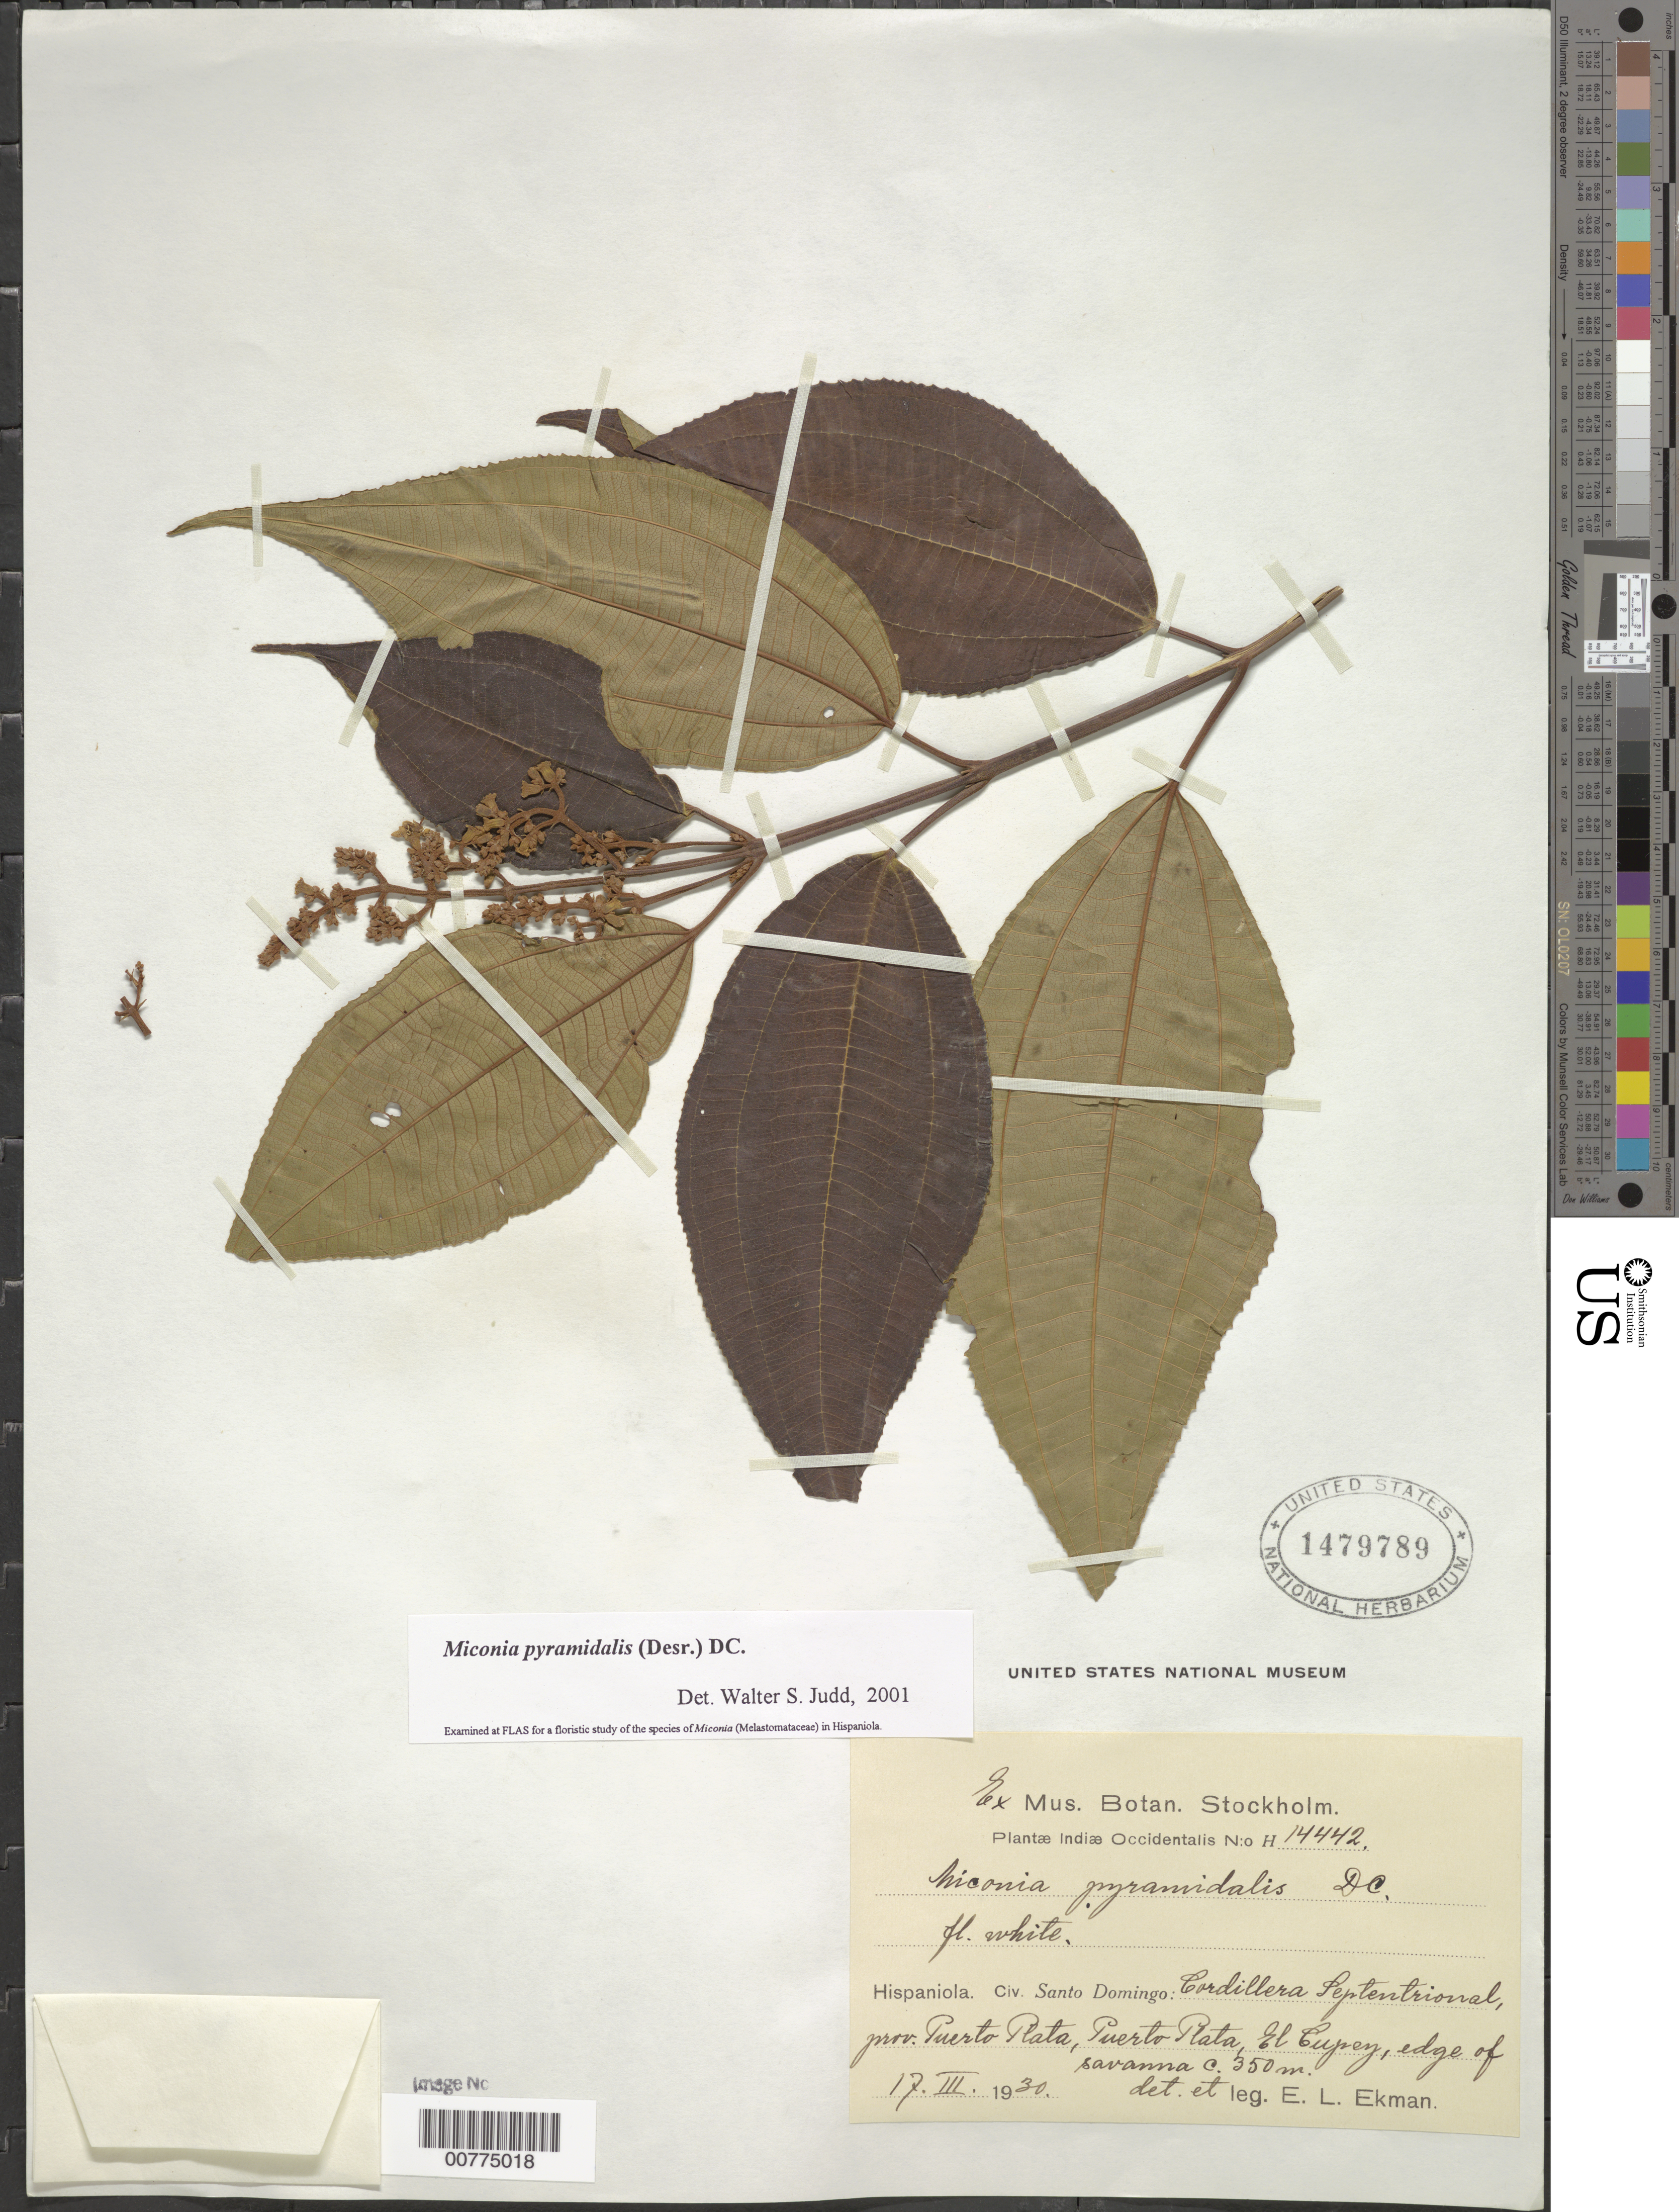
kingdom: Plantae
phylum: Tracheophyta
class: Magnoliopsida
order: Myrtales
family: Melastomataceae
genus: Miconia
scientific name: Miconia pyramidalis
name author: (Desr.) DC.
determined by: Judd, Walter S.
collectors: E. L. Ekman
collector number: H 14442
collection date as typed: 17 Mar 1930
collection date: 1930-03-17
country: Dominican Republic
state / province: Puerto Plata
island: Hispaniola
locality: Cordillera Septentrional, Puerto Plata, El Cupey.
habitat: Edge of savanna.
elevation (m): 350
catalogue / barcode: US 1479789